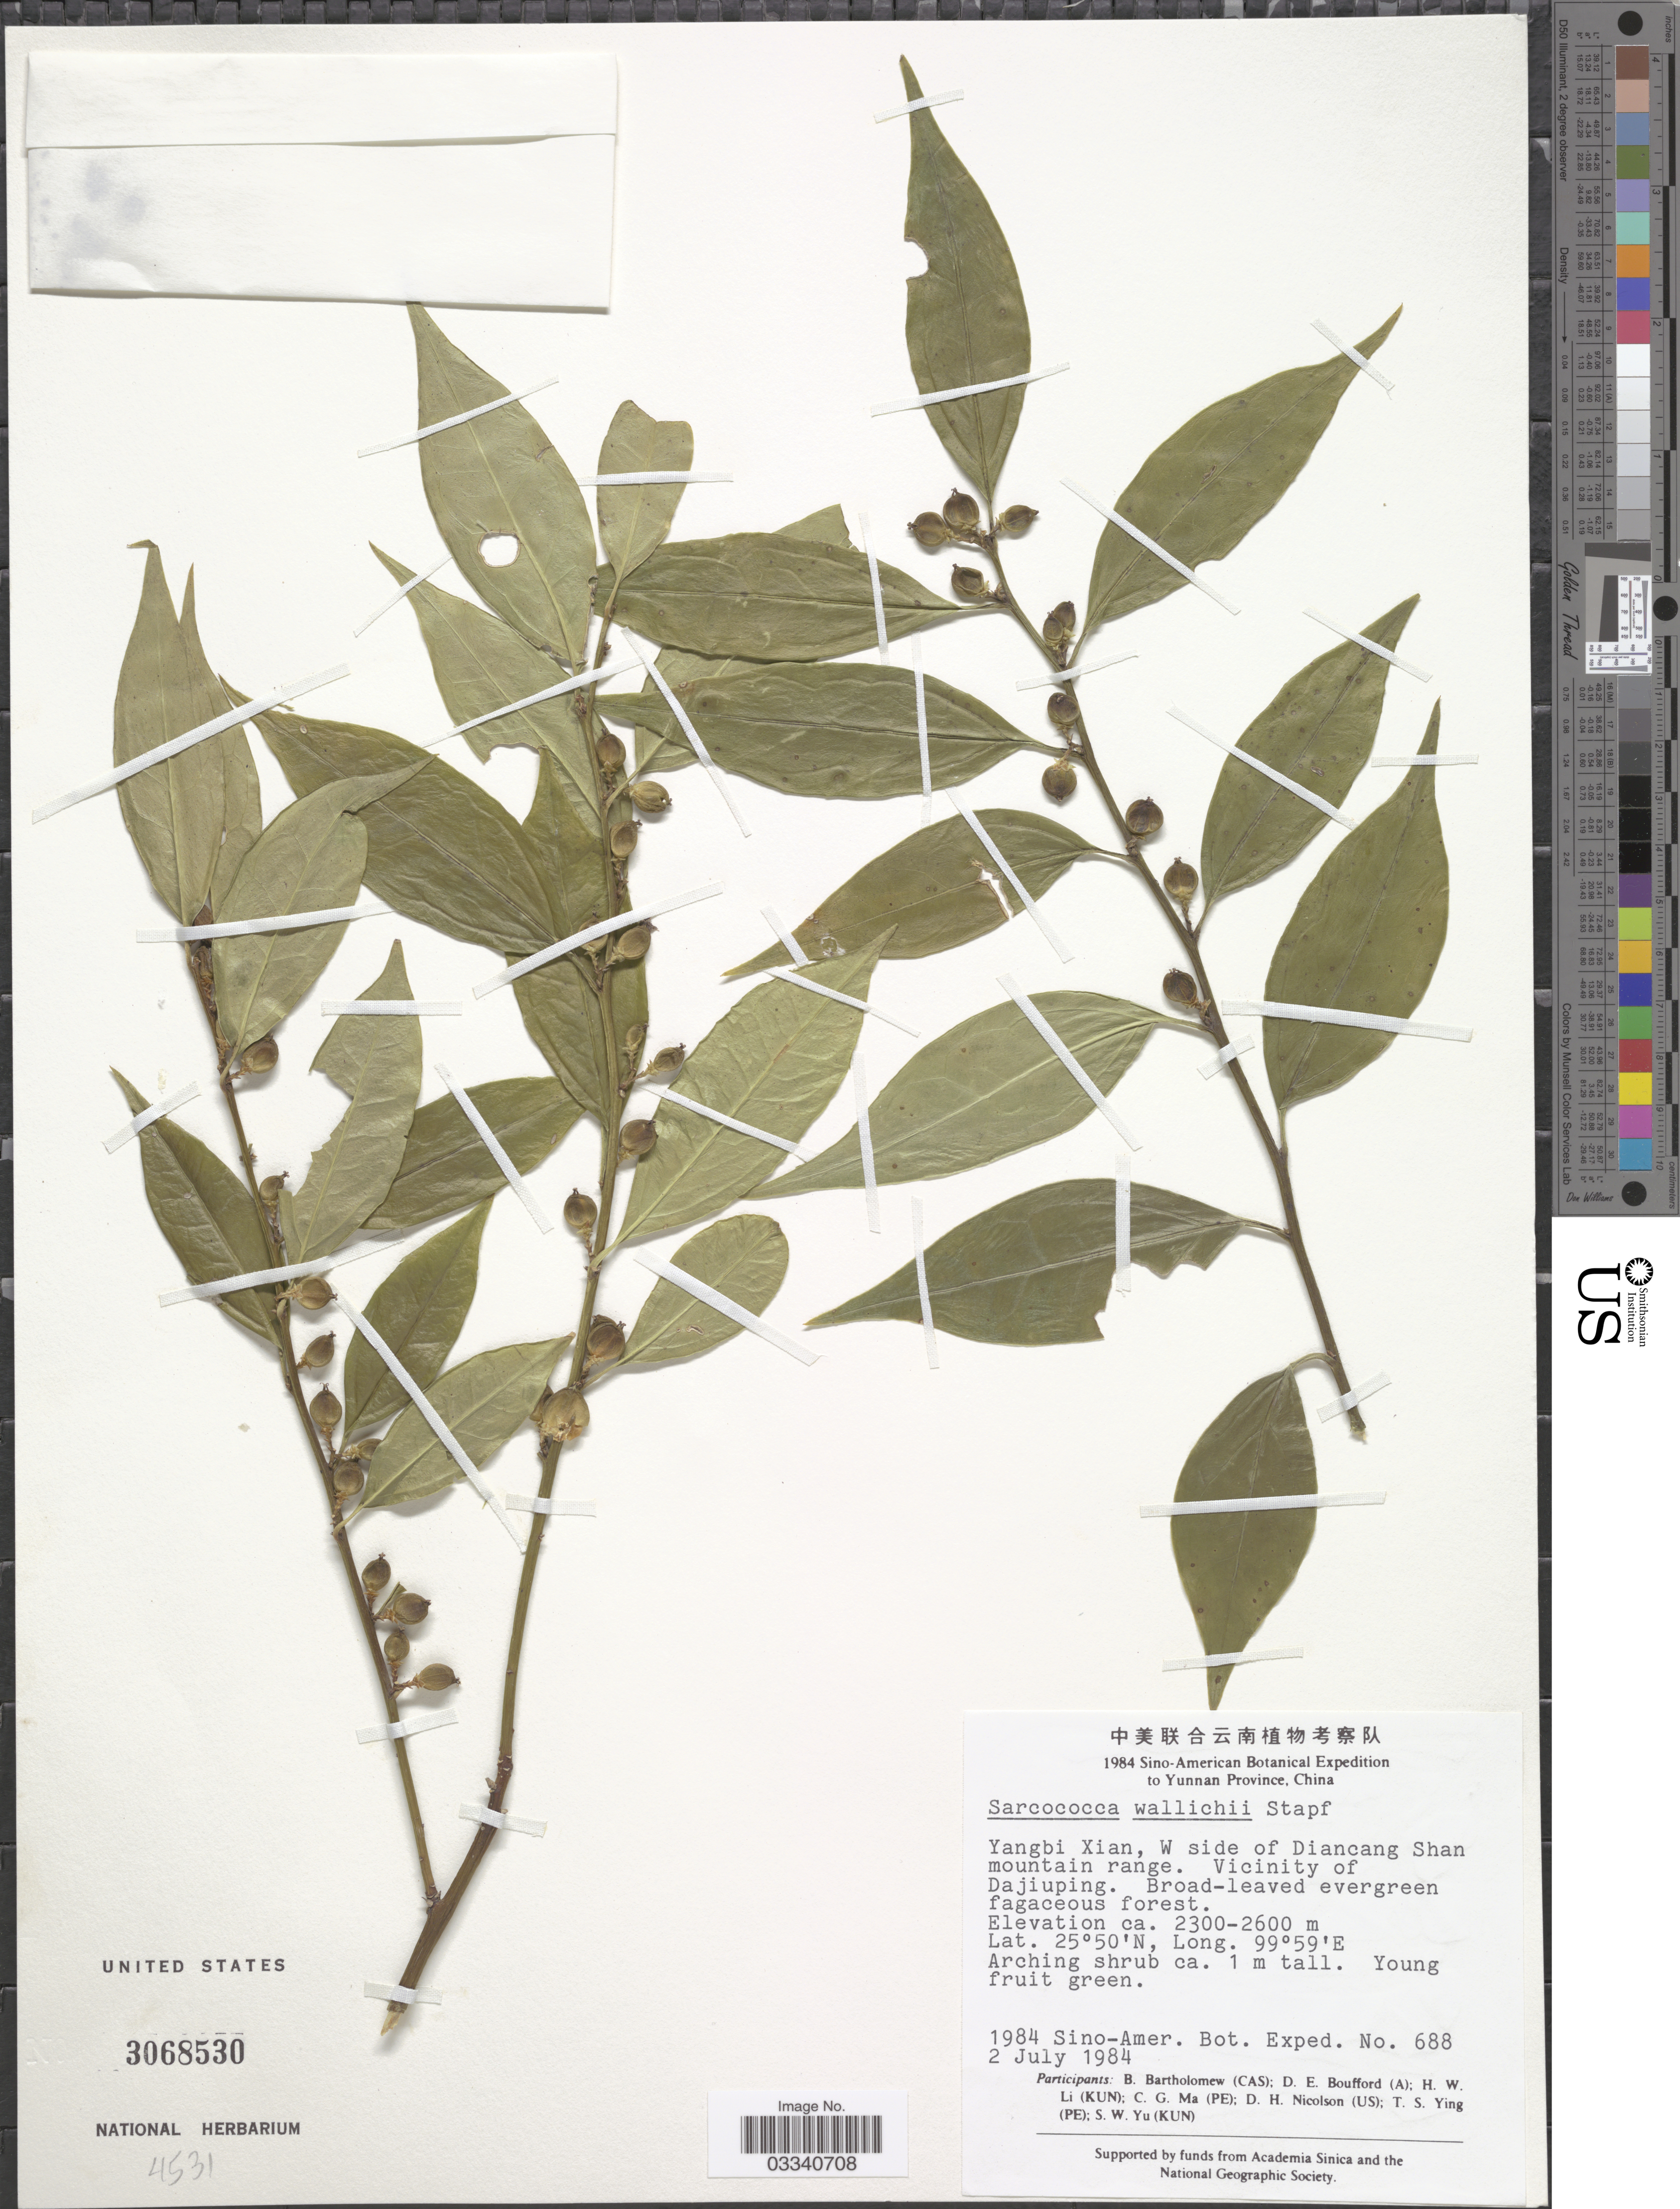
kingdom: Plantae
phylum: Tracheophyta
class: Magnoliopsida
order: Buxales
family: Buxaceae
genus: Sarcococca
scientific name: Sarcococca wallichii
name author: Stapf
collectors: Sino-Amer. Bot. Exped. 1984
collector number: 688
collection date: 1984-07-02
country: China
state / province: Yunnan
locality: Yangbi Xian, W side of Diancang Shan mountain range. Vicinity of Dajiuping.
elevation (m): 2300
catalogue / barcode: US 3068530